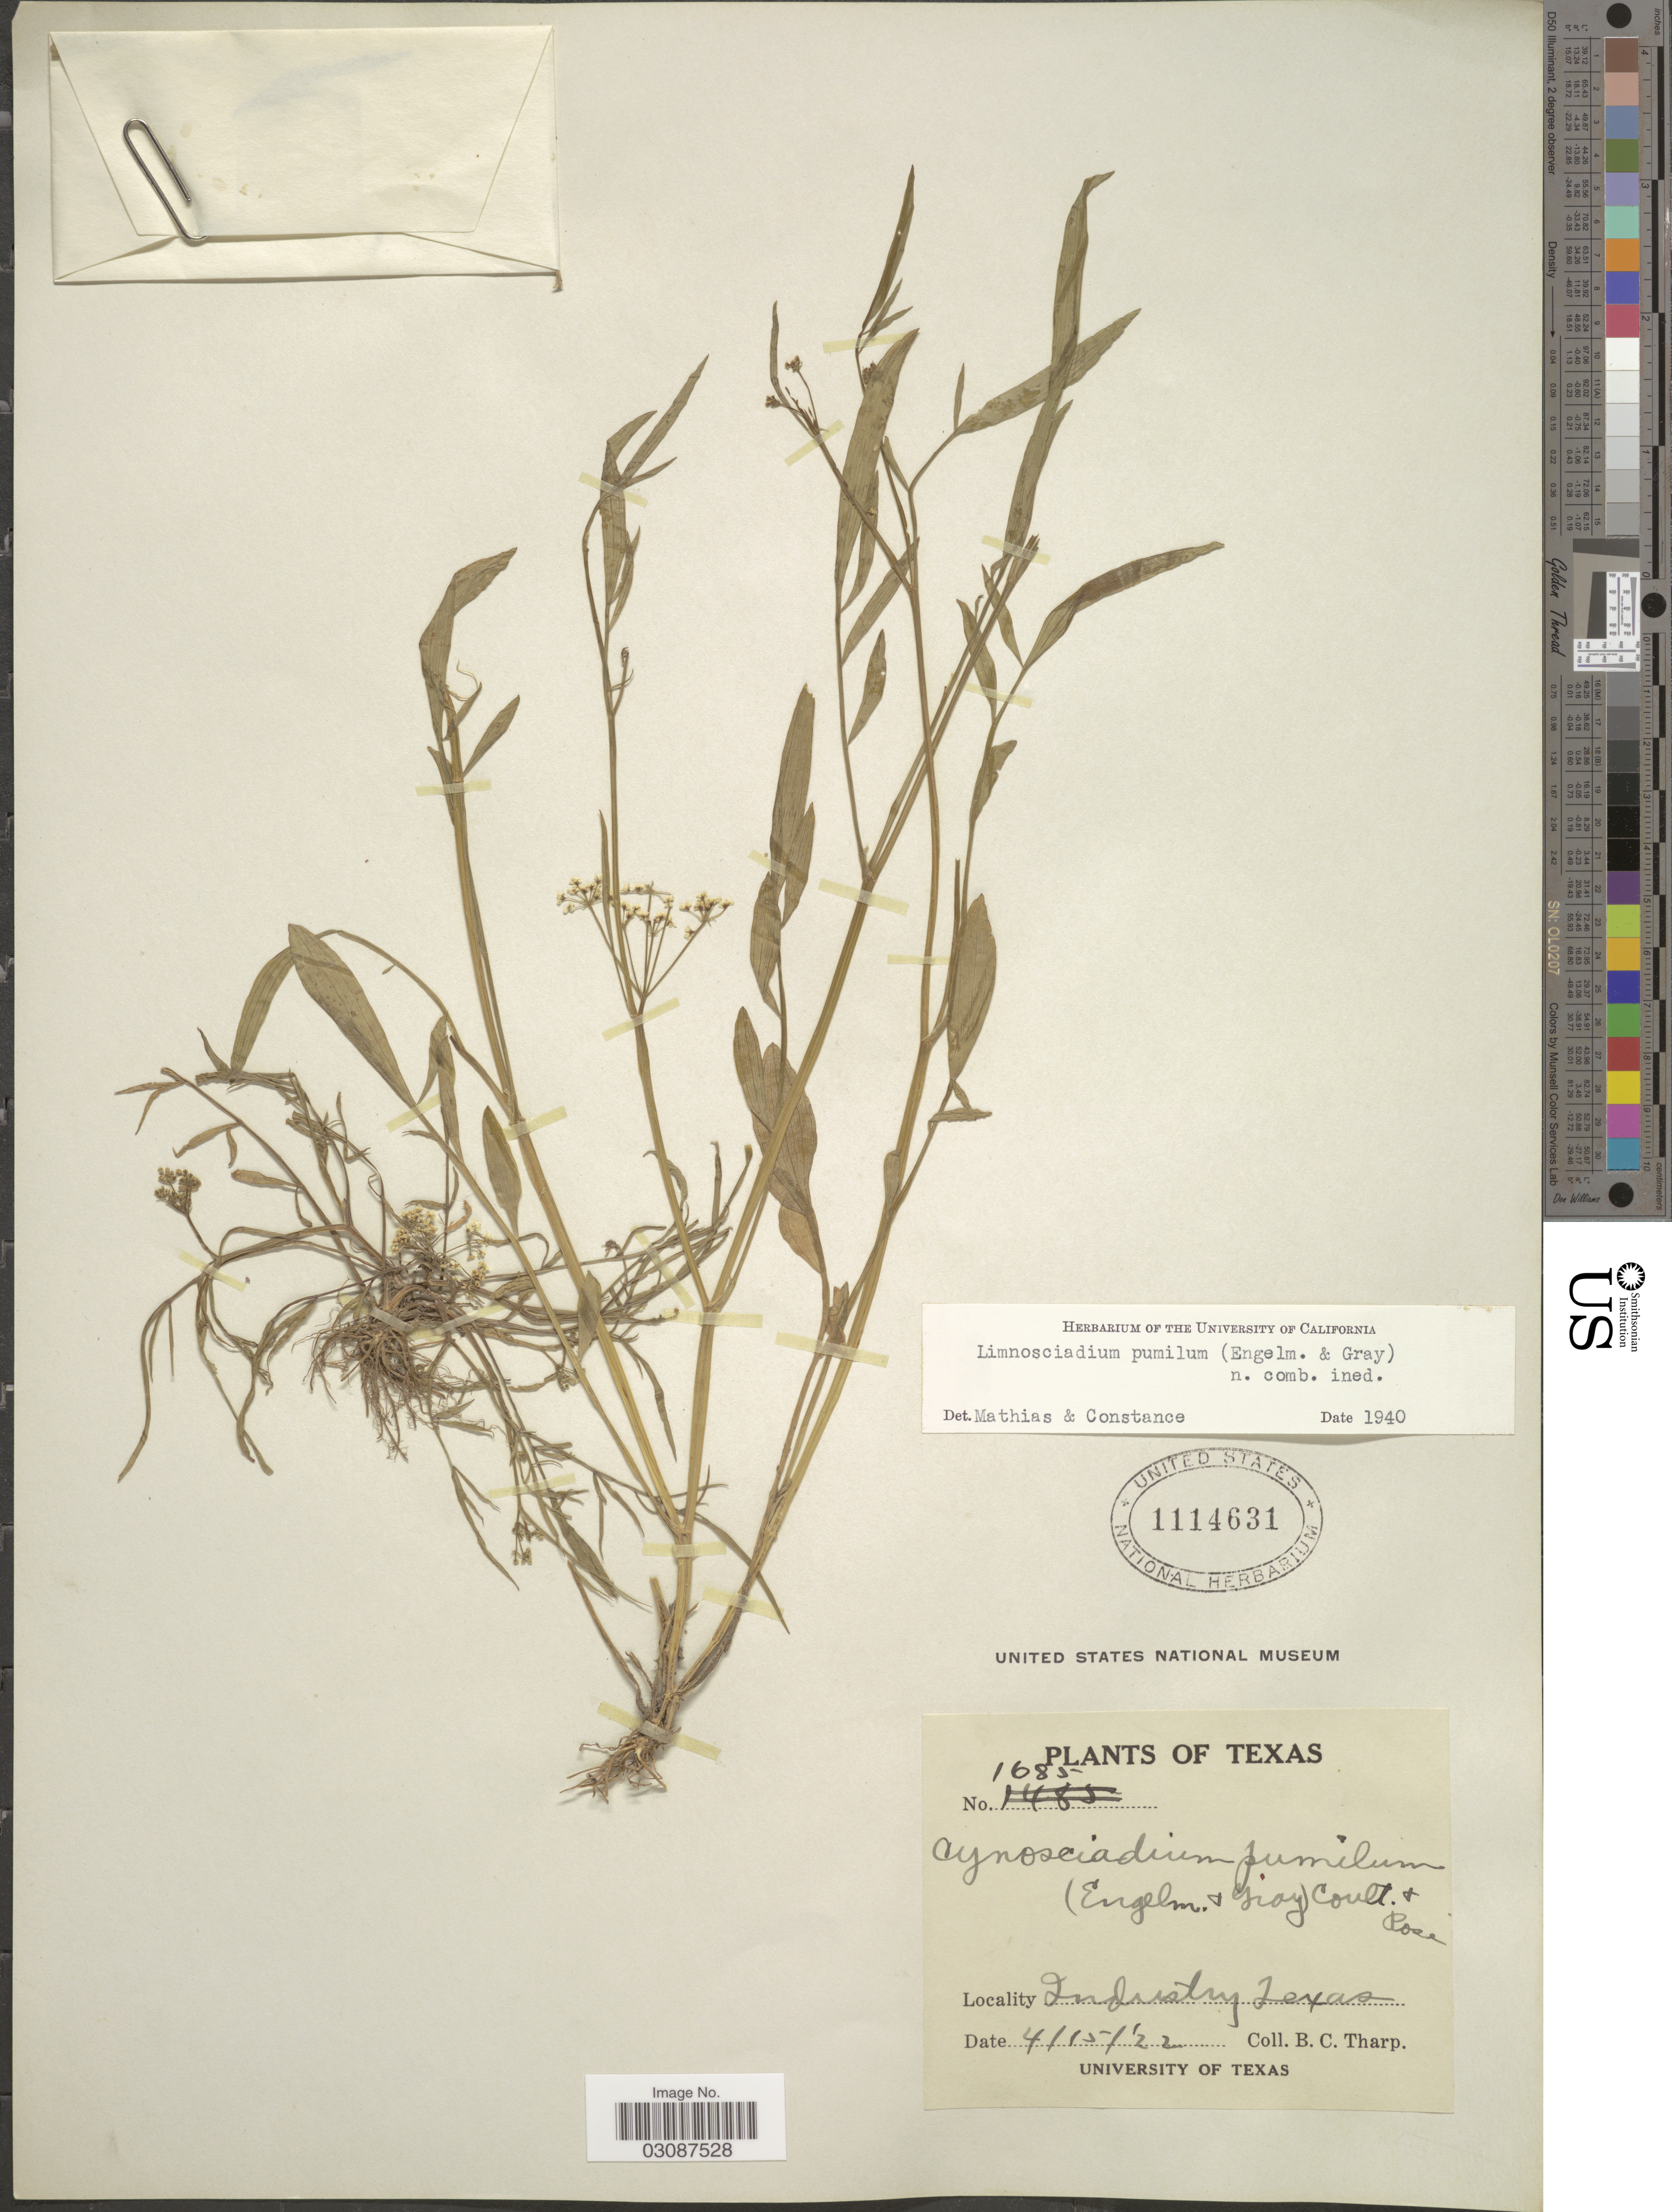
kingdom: Plantae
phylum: Tracheophyta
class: Magnoliopsida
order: Apiales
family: Apiaceae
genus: Limnosciadium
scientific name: Limnosciadium pumilum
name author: (Engelm. & A. Gray) Mathias & Constance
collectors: B. C. Tharp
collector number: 1685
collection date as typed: Transcribed d/m/y: 15/4/22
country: United States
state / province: Texas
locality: Industry Texas.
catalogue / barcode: US 1114631